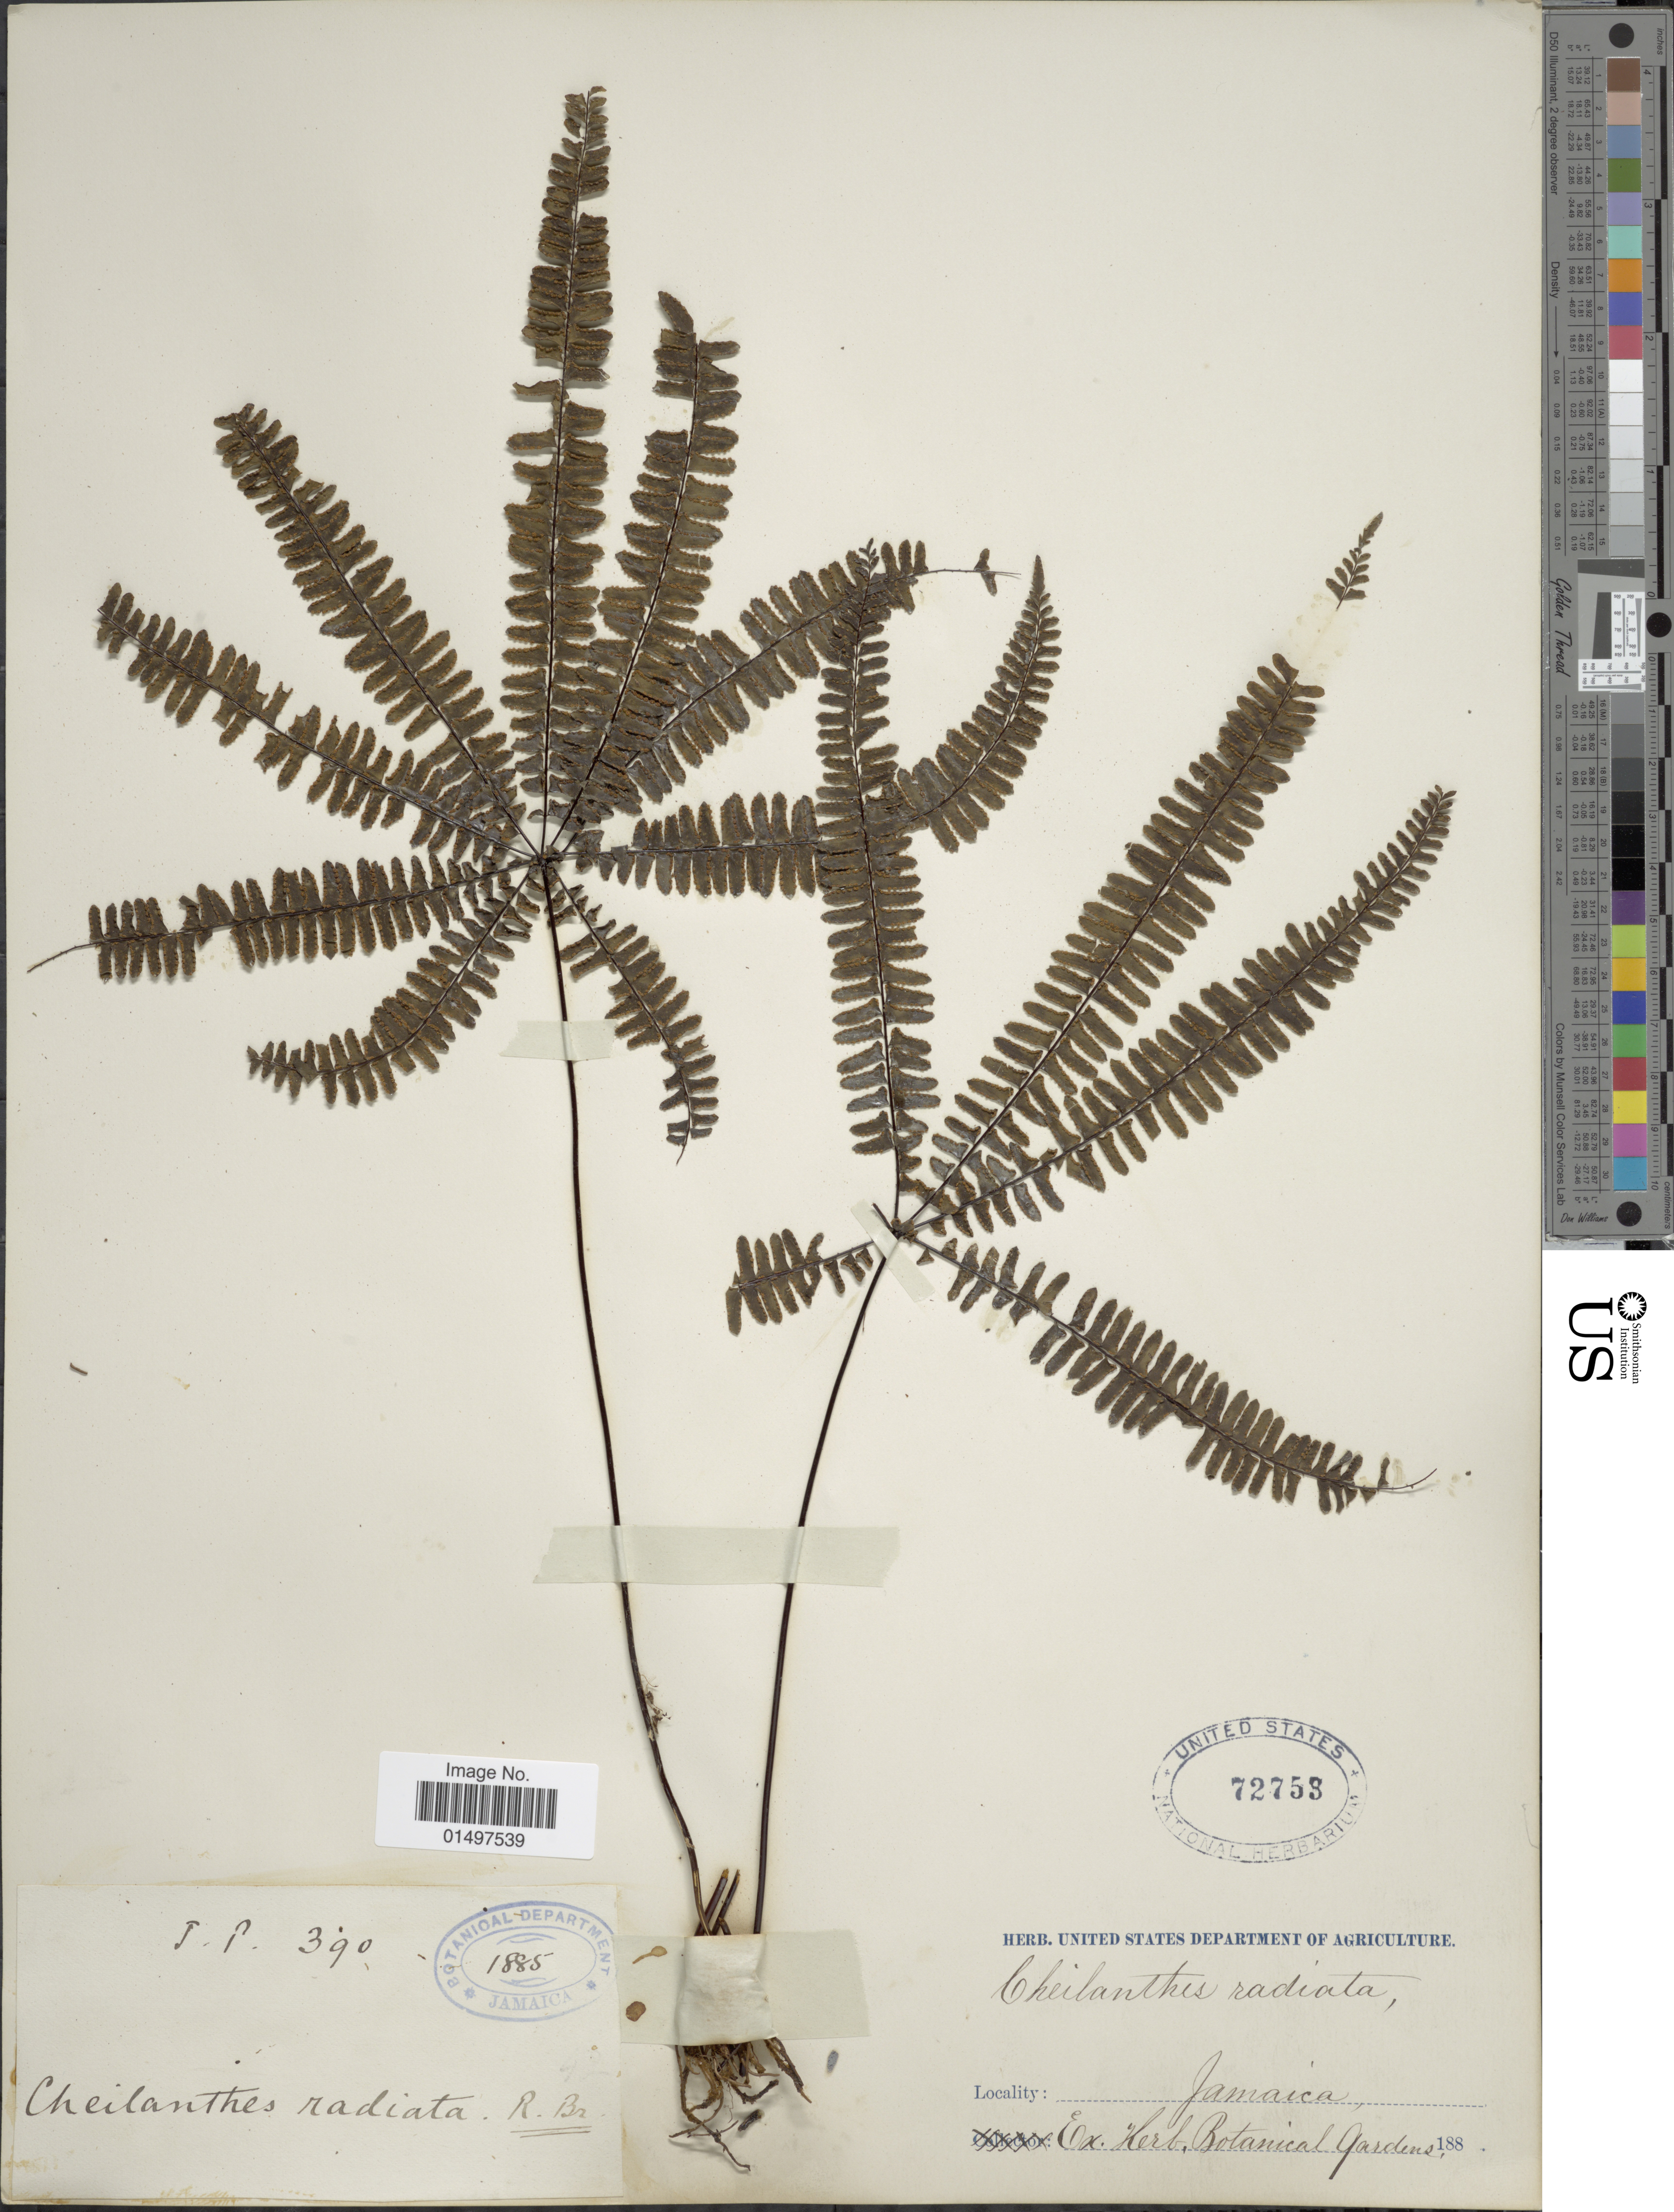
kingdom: Plantae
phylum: Tracheophyta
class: Polypodiopsida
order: Polypodiales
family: Pteridaceae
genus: Adiantopsis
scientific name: Adiantopsis radiata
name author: (L.) Fée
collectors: J. P.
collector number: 390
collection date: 1885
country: Jamaica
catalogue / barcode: US 72753